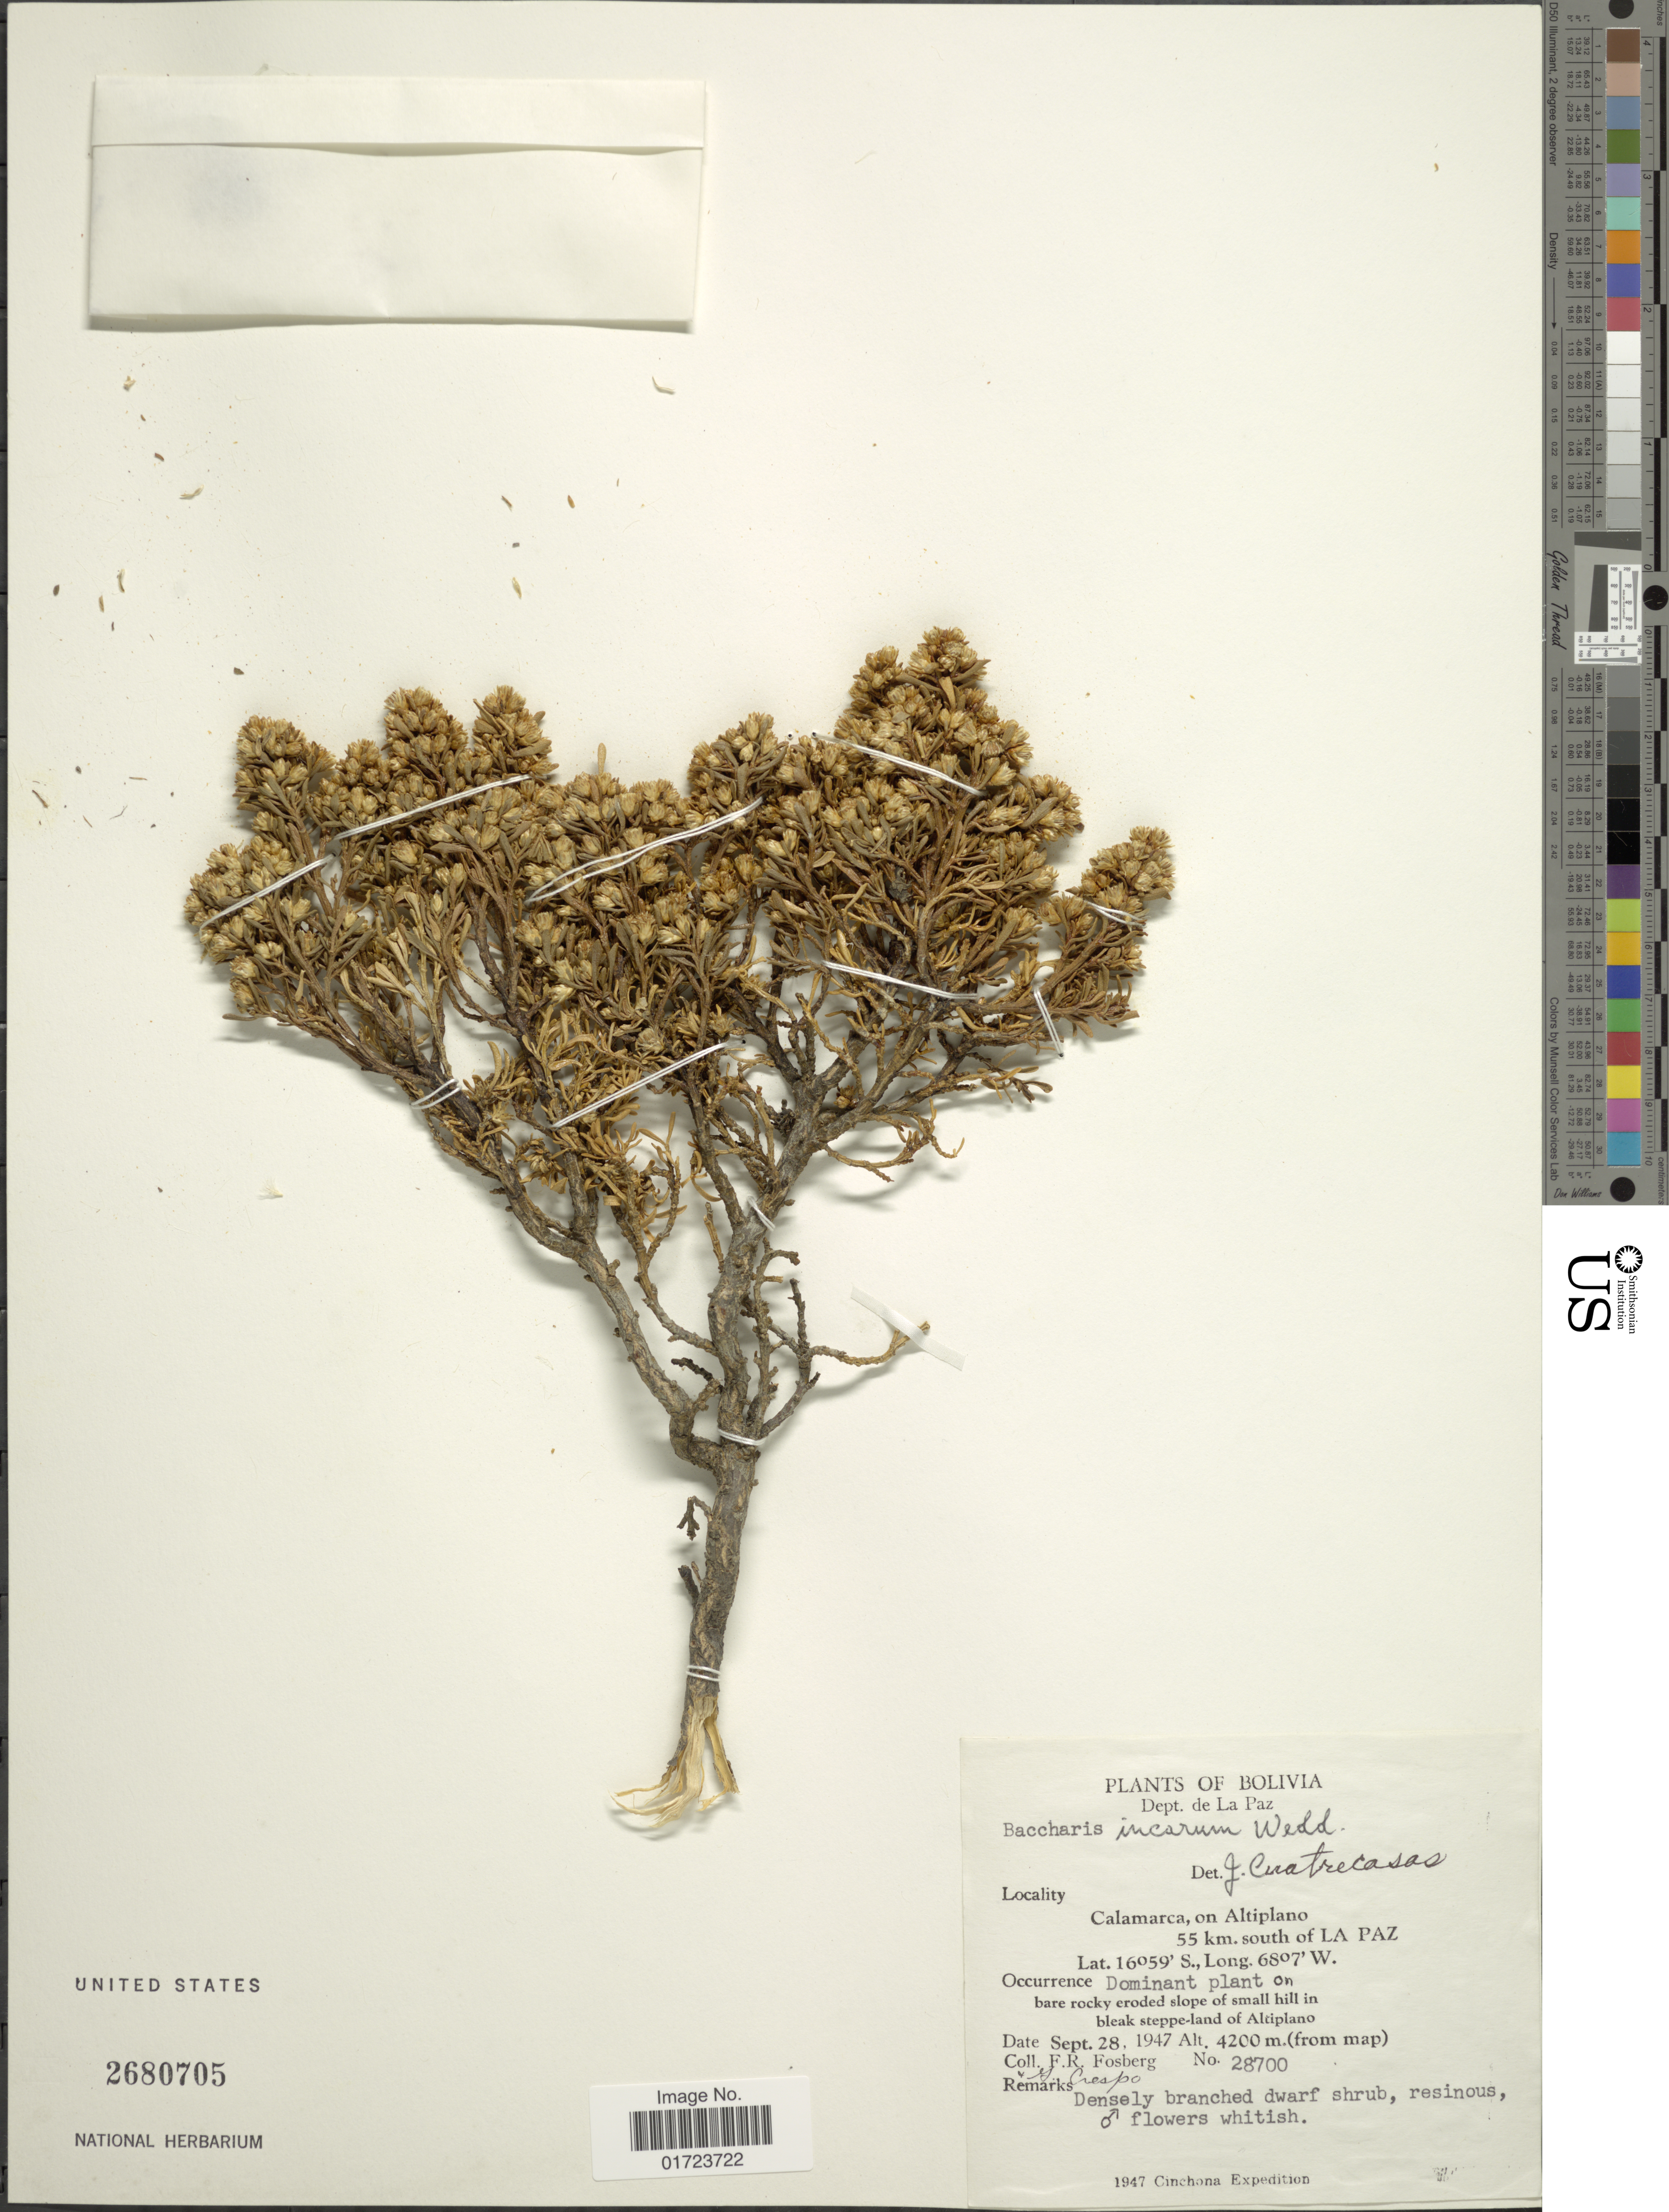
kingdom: Plantae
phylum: Tracheophyta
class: Magnoliopsida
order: Asterales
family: Asteraceae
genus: Baccharis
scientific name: Baccharis tola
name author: Phil.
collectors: F. R. Fosberg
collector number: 28700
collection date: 1947-09-28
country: Bolivia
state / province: La Paz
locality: Bolivia, Dept. de La Paz. Calamarca, on Altiplano 55 km. south of La Paz.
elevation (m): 4200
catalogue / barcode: US 2680705